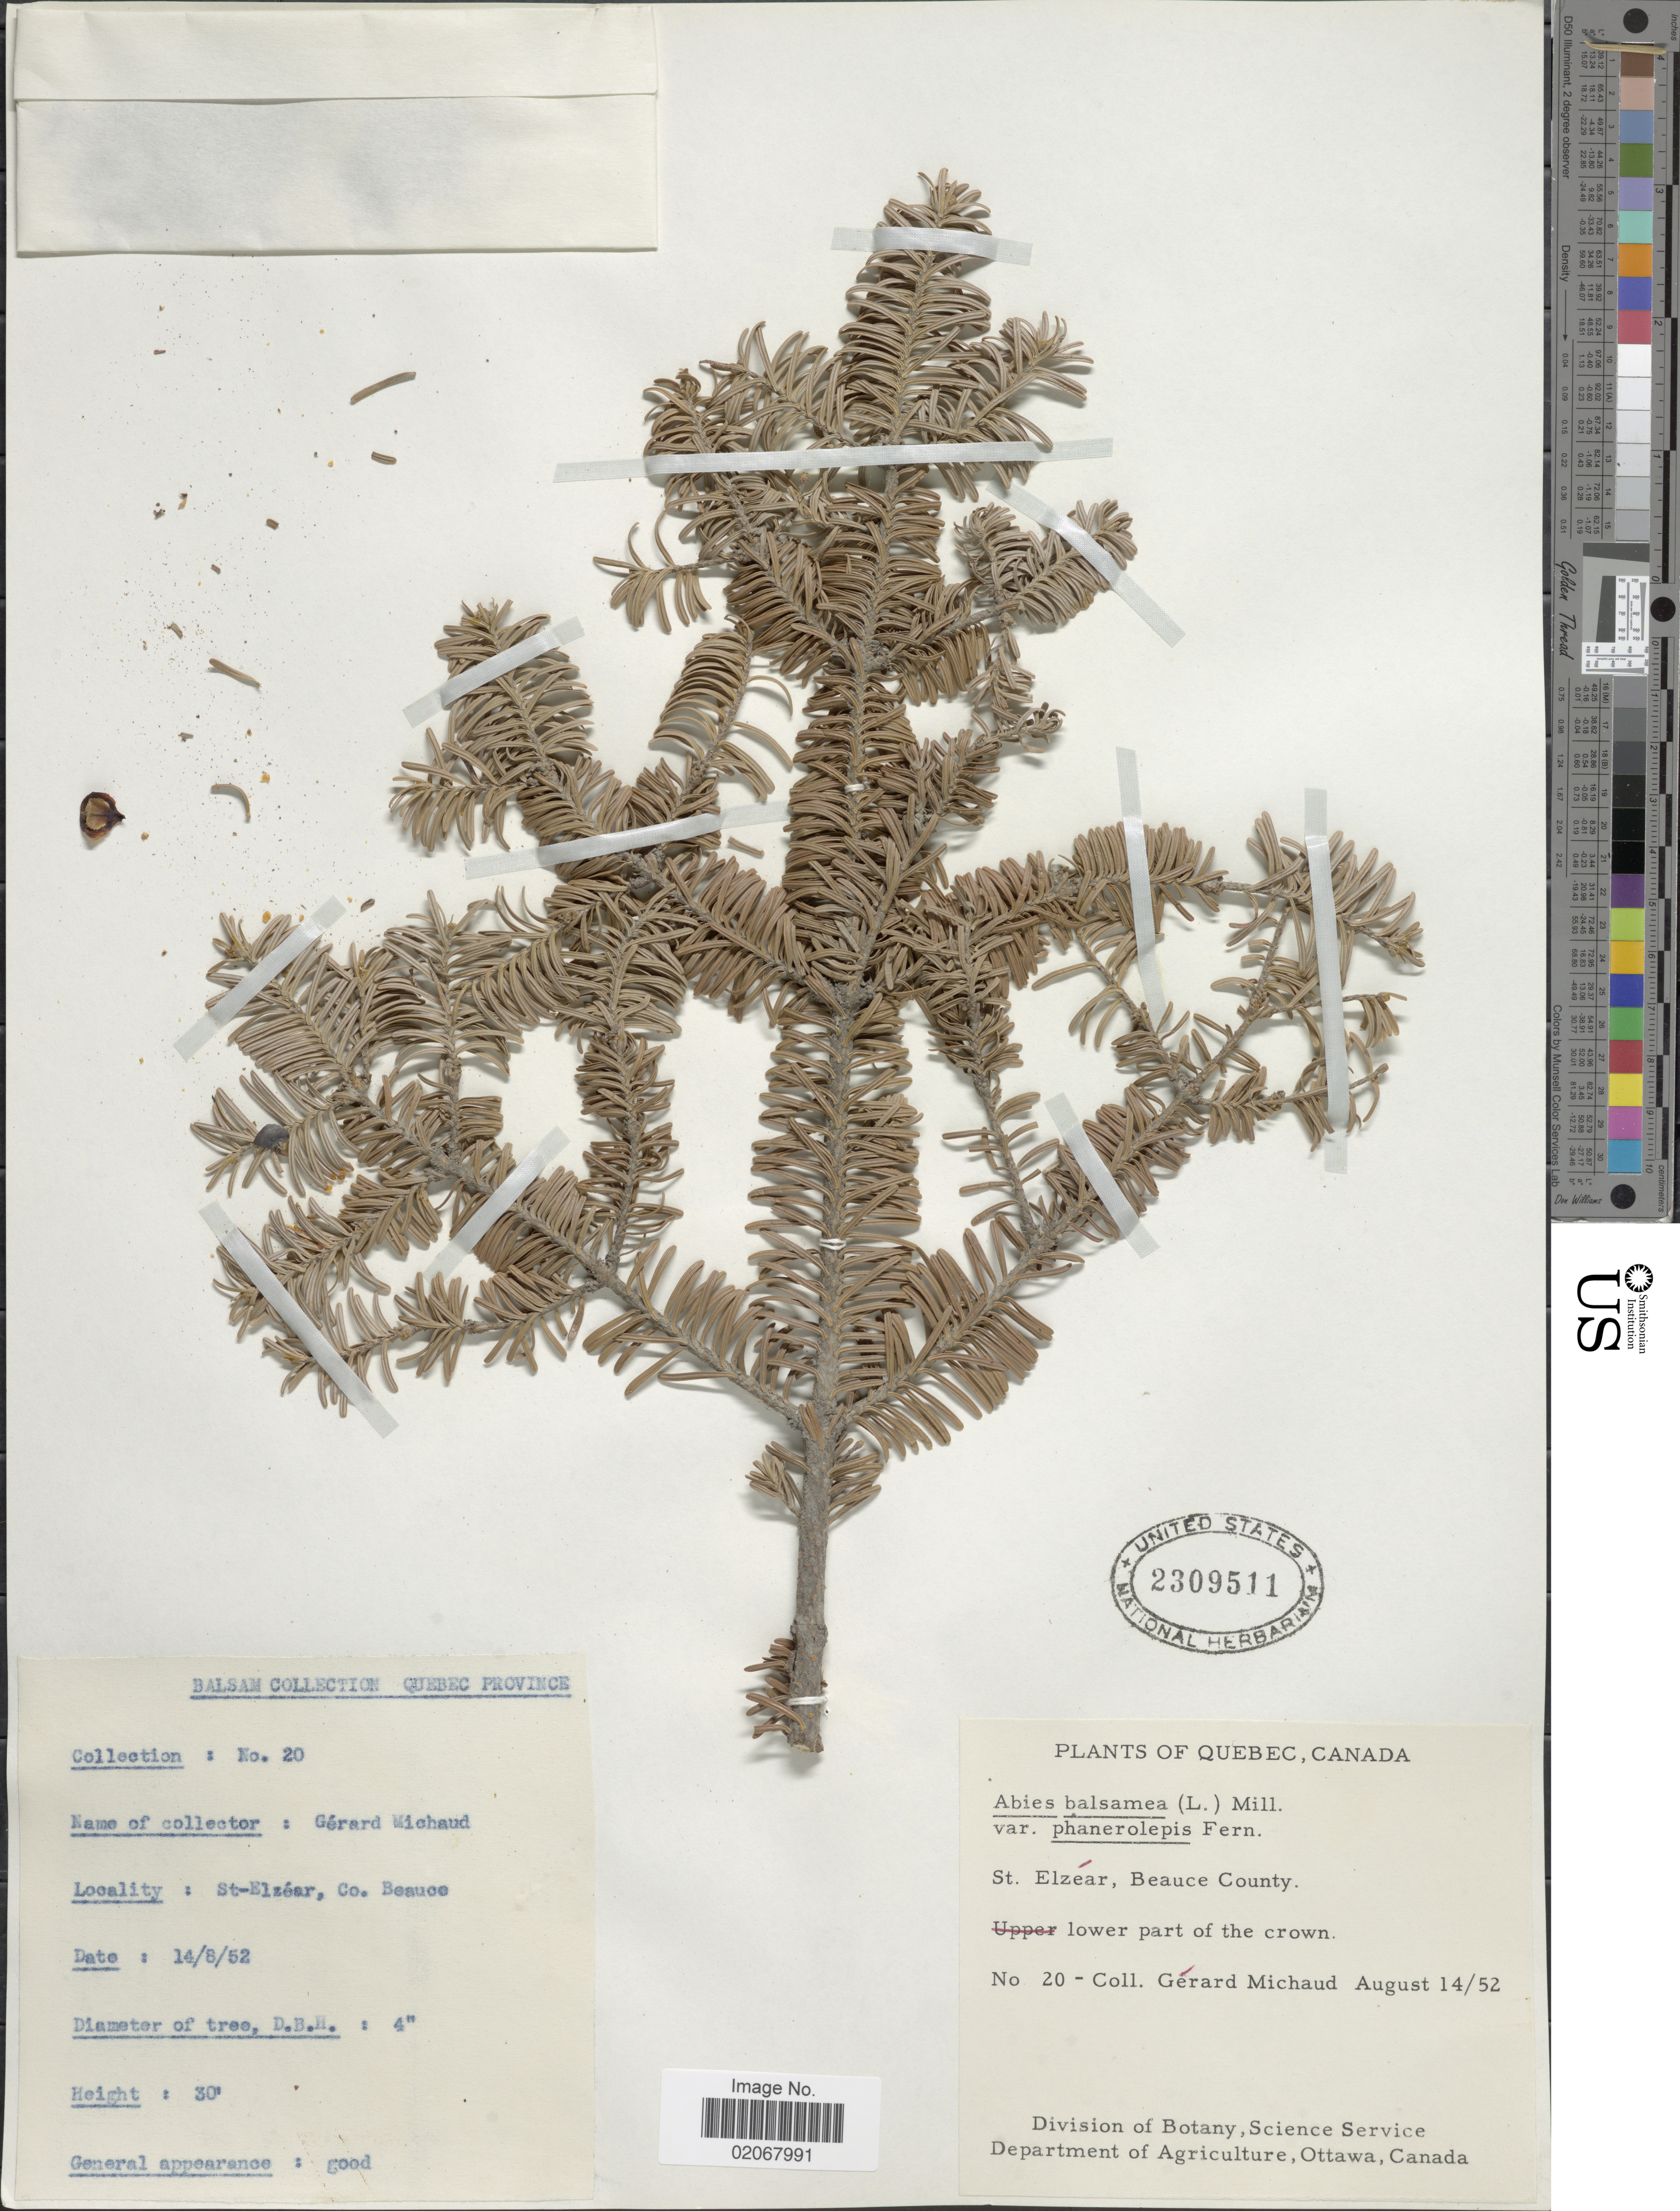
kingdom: Plantae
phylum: Tracheophyta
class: Pinopsida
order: Pinales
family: Pinaceae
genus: Abies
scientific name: Abies phanerolepis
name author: (Fernald) T.S. Liu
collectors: G. Michaud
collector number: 20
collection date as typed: Transcribed d/m/y: 14/8/52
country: Canada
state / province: Quebec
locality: St. Elzear, Beauce County, Lower Part of the crown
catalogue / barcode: US 2309511